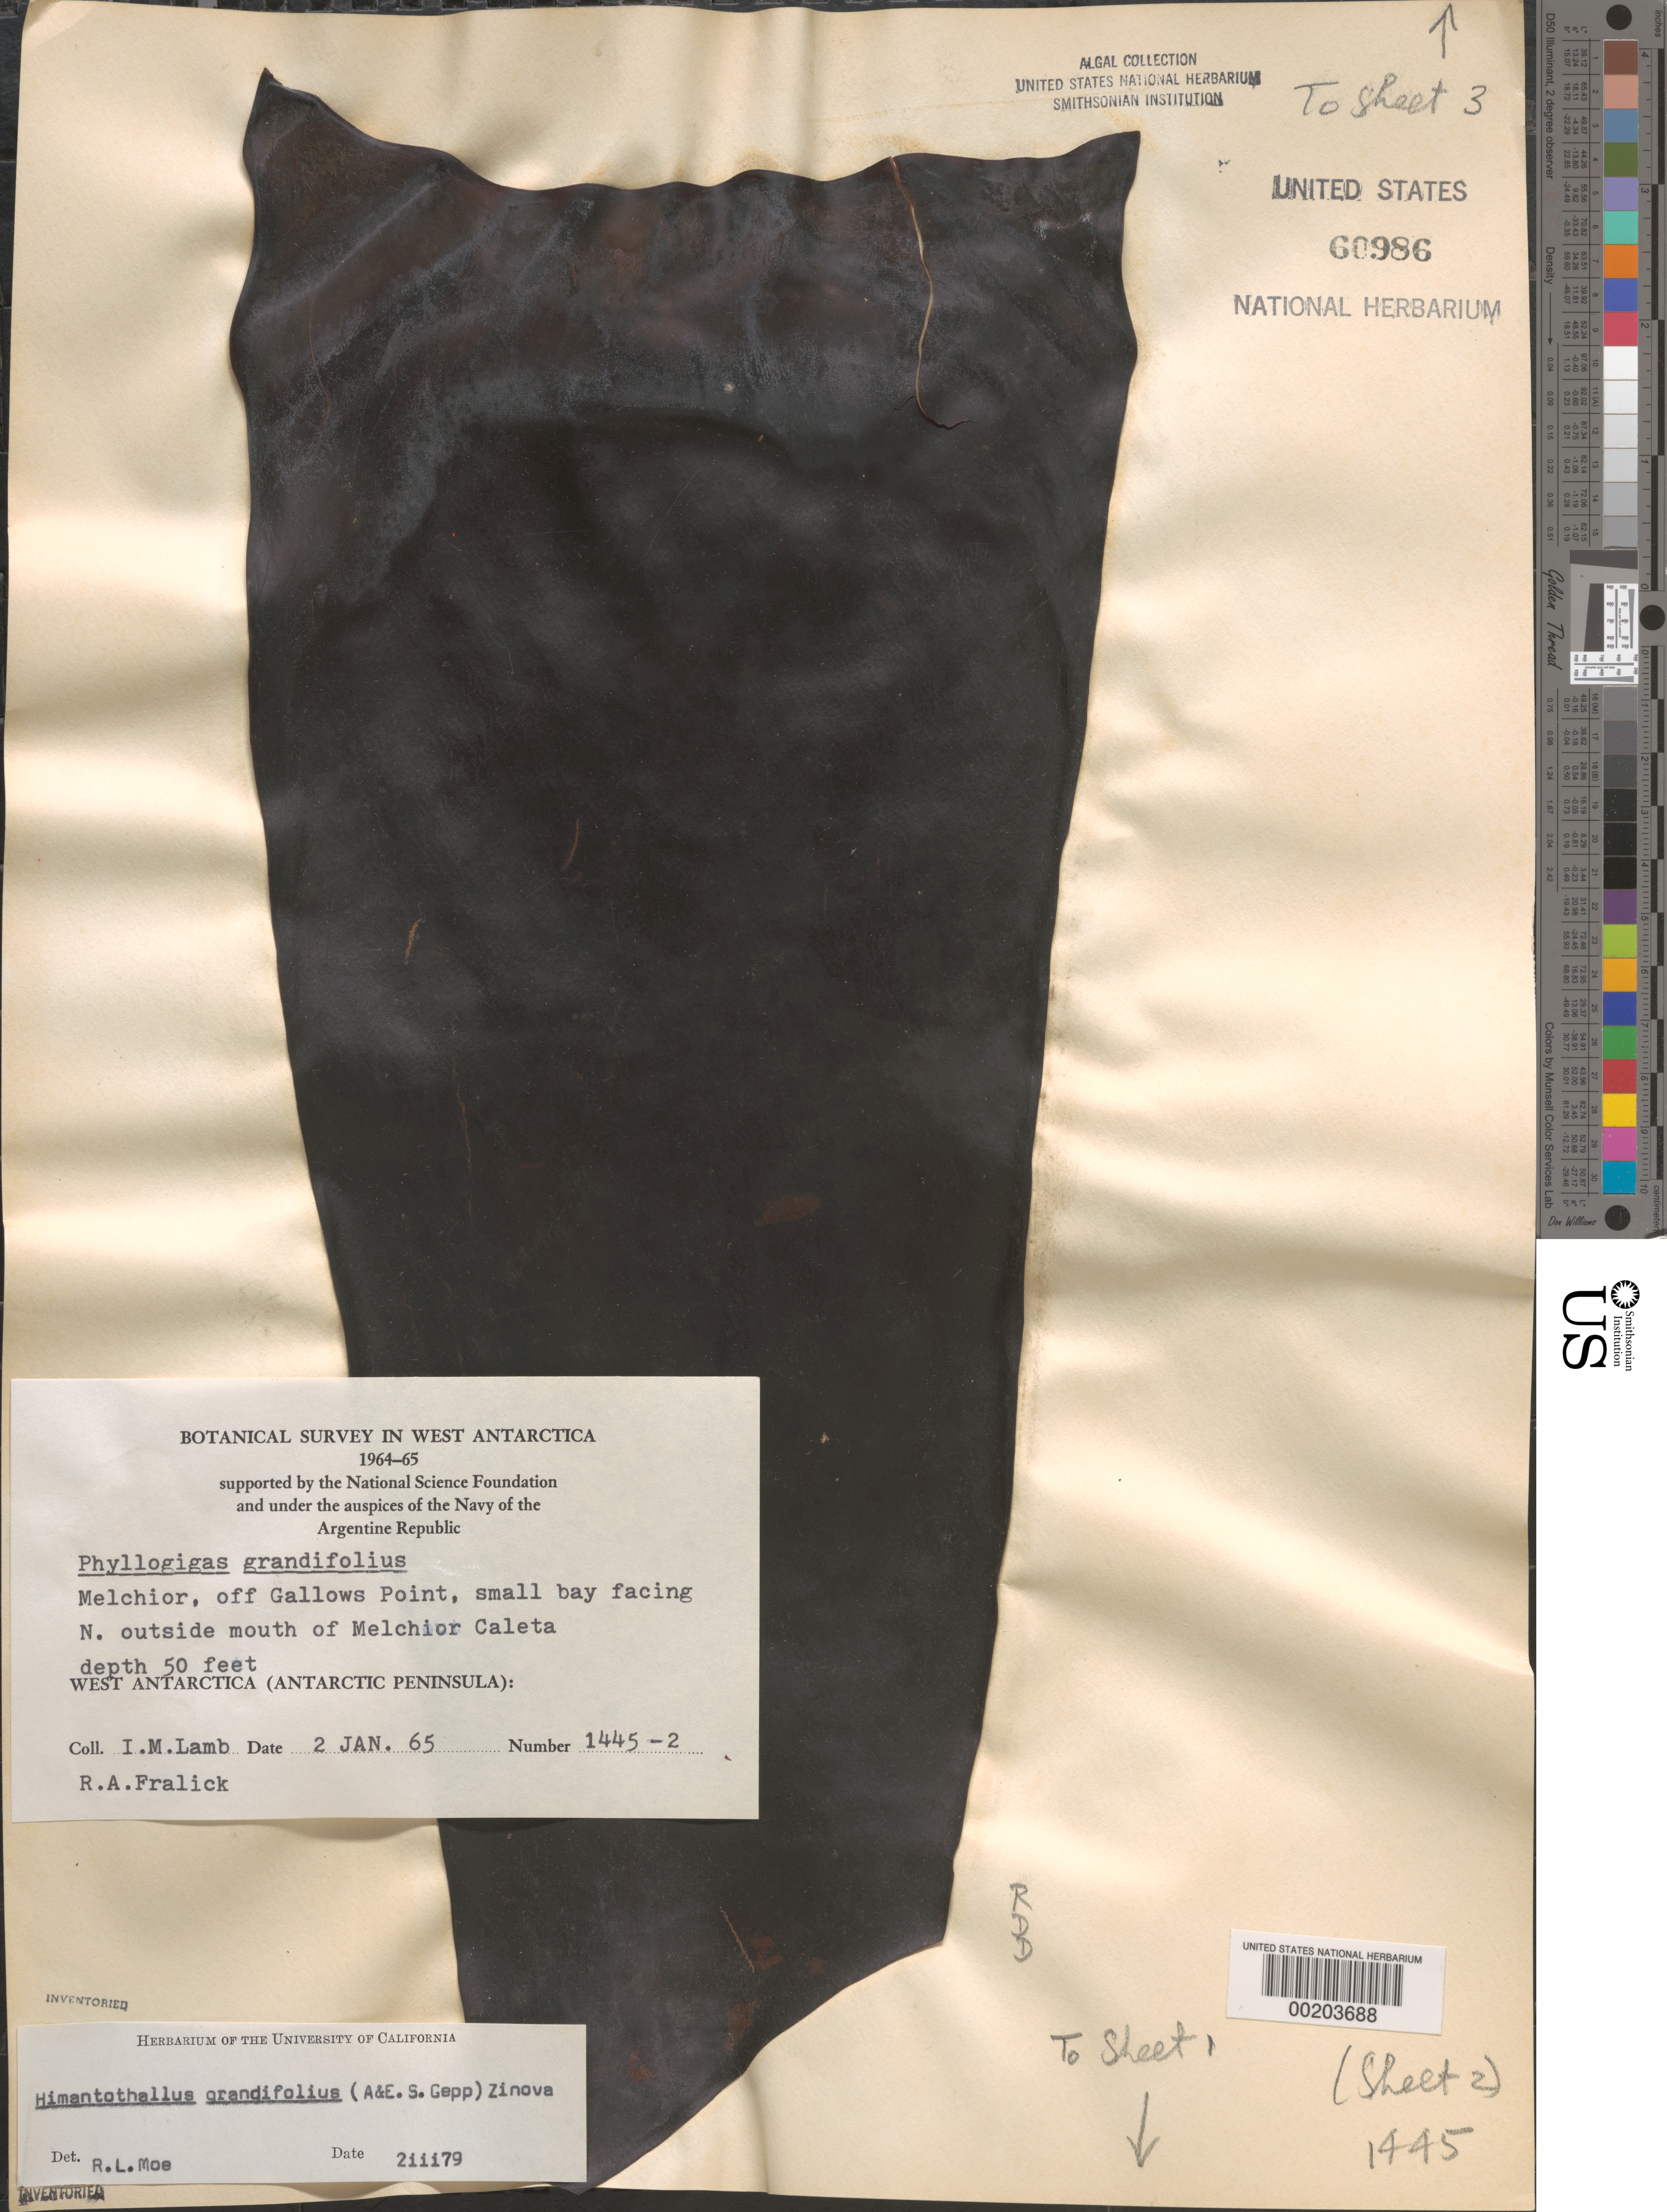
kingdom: Chromista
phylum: Ochrophyta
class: Phaeophyceae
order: Desmarestiales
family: Desmarestiaceae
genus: Himantothallus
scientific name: Himantothallus grandifolius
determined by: Moe, R. L.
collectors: I. M. Lamb & R. Fralick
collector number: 1445-2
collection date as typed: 02 Jan 1965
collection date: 1965-01-02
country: Antarctica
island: Gamma Island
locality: Off Gallows Point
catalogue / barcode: US 60986